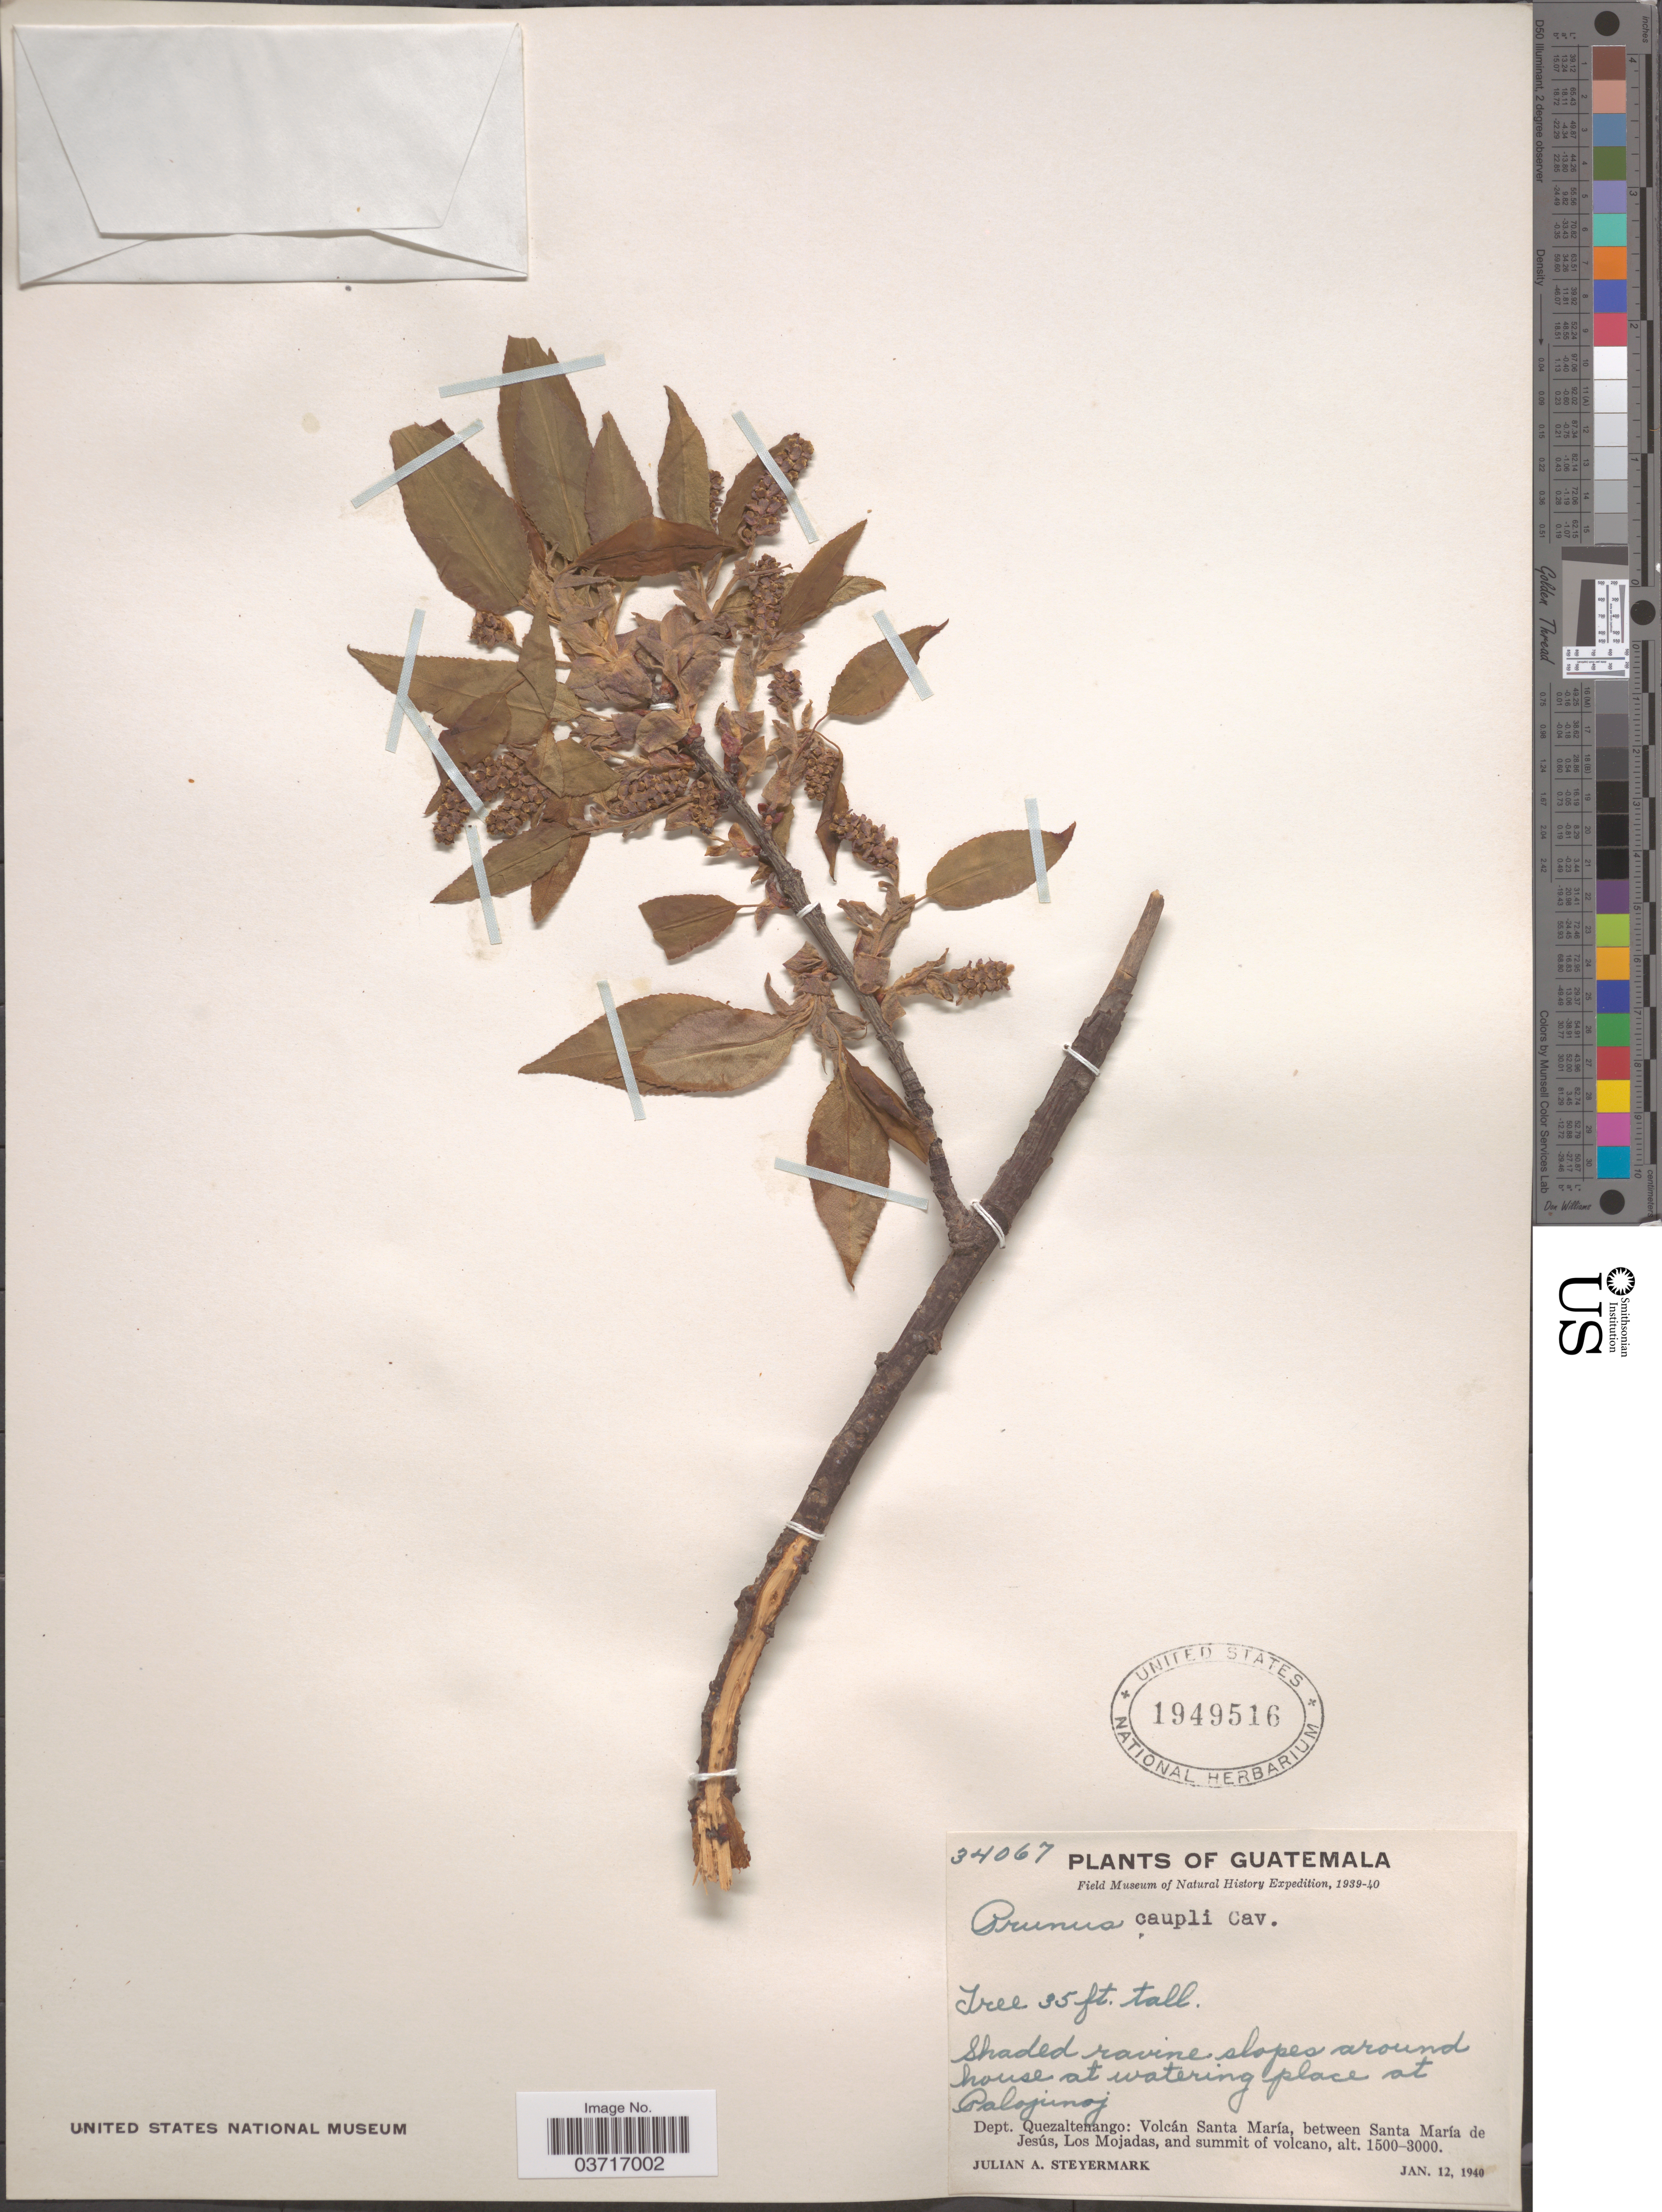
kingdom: Plantae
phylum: Tracheophyta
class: Magnoliopsida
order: Rosales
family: Rosaceae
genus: Prunus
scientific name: Prunus serotina var. salicifolia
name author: (Kunth) Koehne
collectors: J. Steyermark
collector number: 34067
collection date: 1940-01-12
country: Guatemala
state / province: Quetzaltenango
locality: Around house at watering place at Palajunoj. Dept. Quezaltenango: Volcán Santa María, between Santa María de Jesús, Los Mojadas, and summit of volcano.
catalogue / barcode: US 1949516